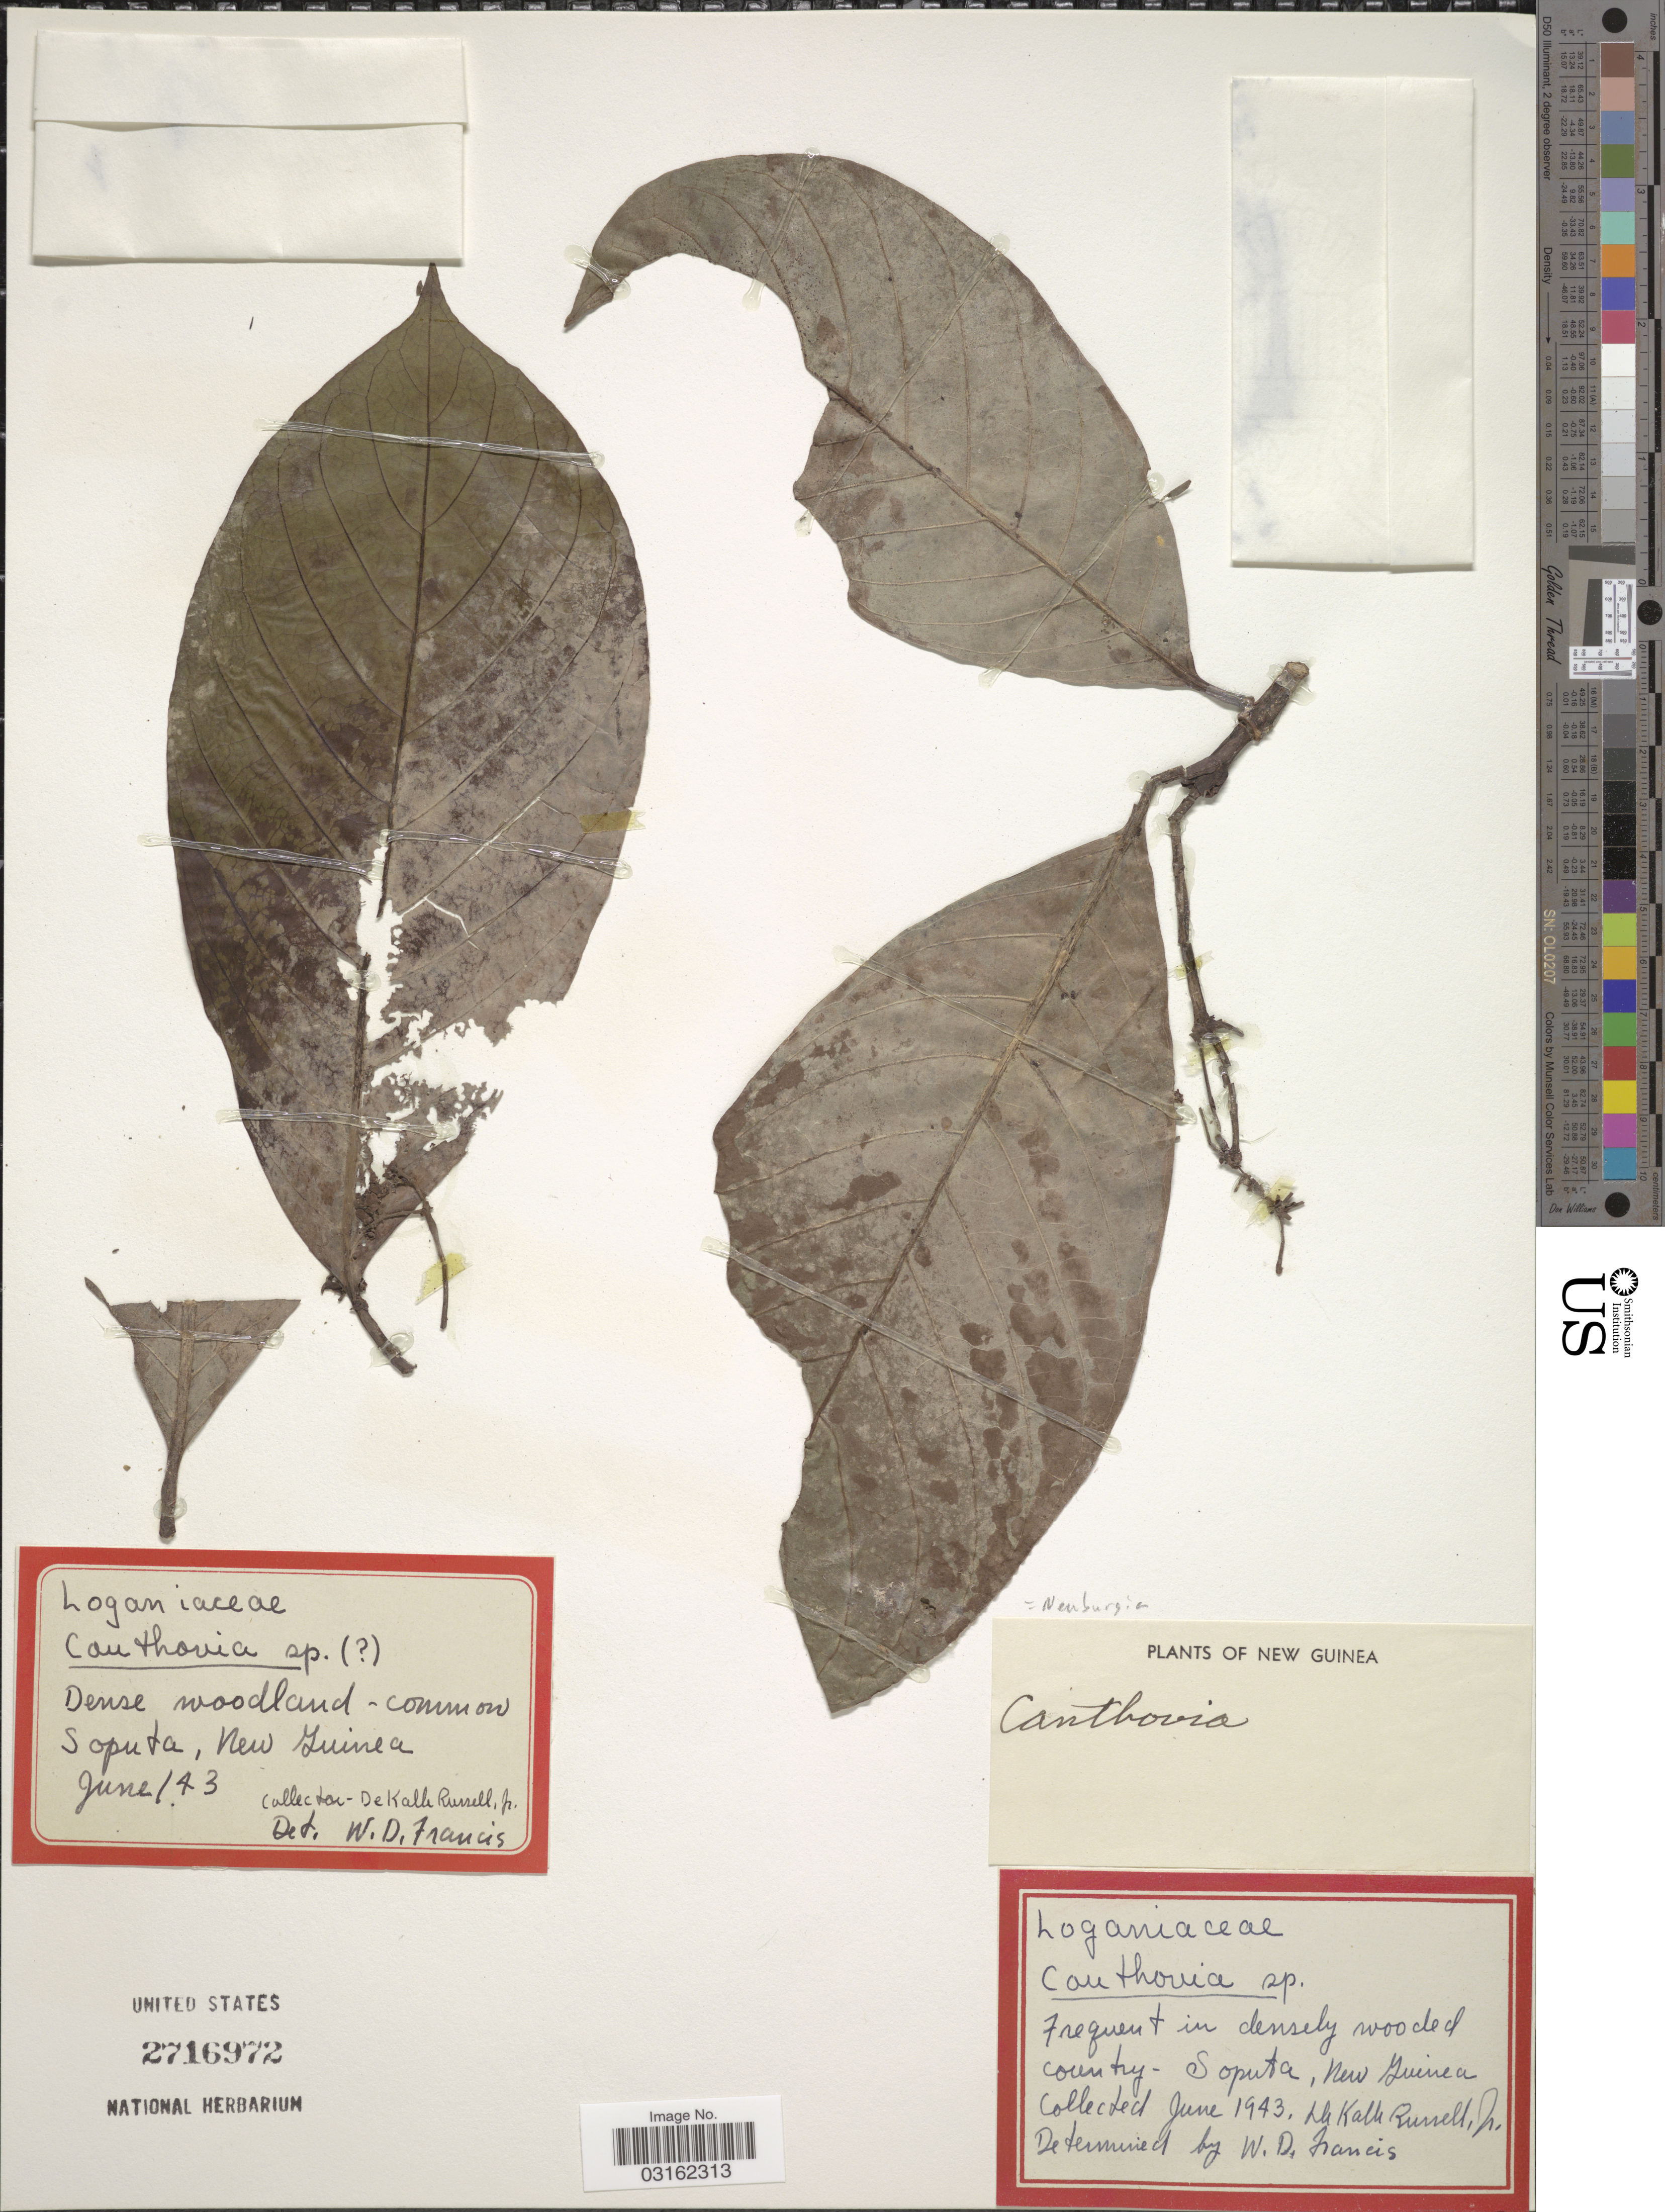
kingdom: Plantae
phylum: Tracheophyta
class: Magnoliopsida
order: Gentianales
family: Loganiaceae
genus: Neuburgia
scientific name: Neuburgia sp.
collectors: D. K. Russell Jr.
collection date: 1943-06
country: Papua New Guinea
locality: Soputa, New Guinea.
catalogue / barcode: US 2716972